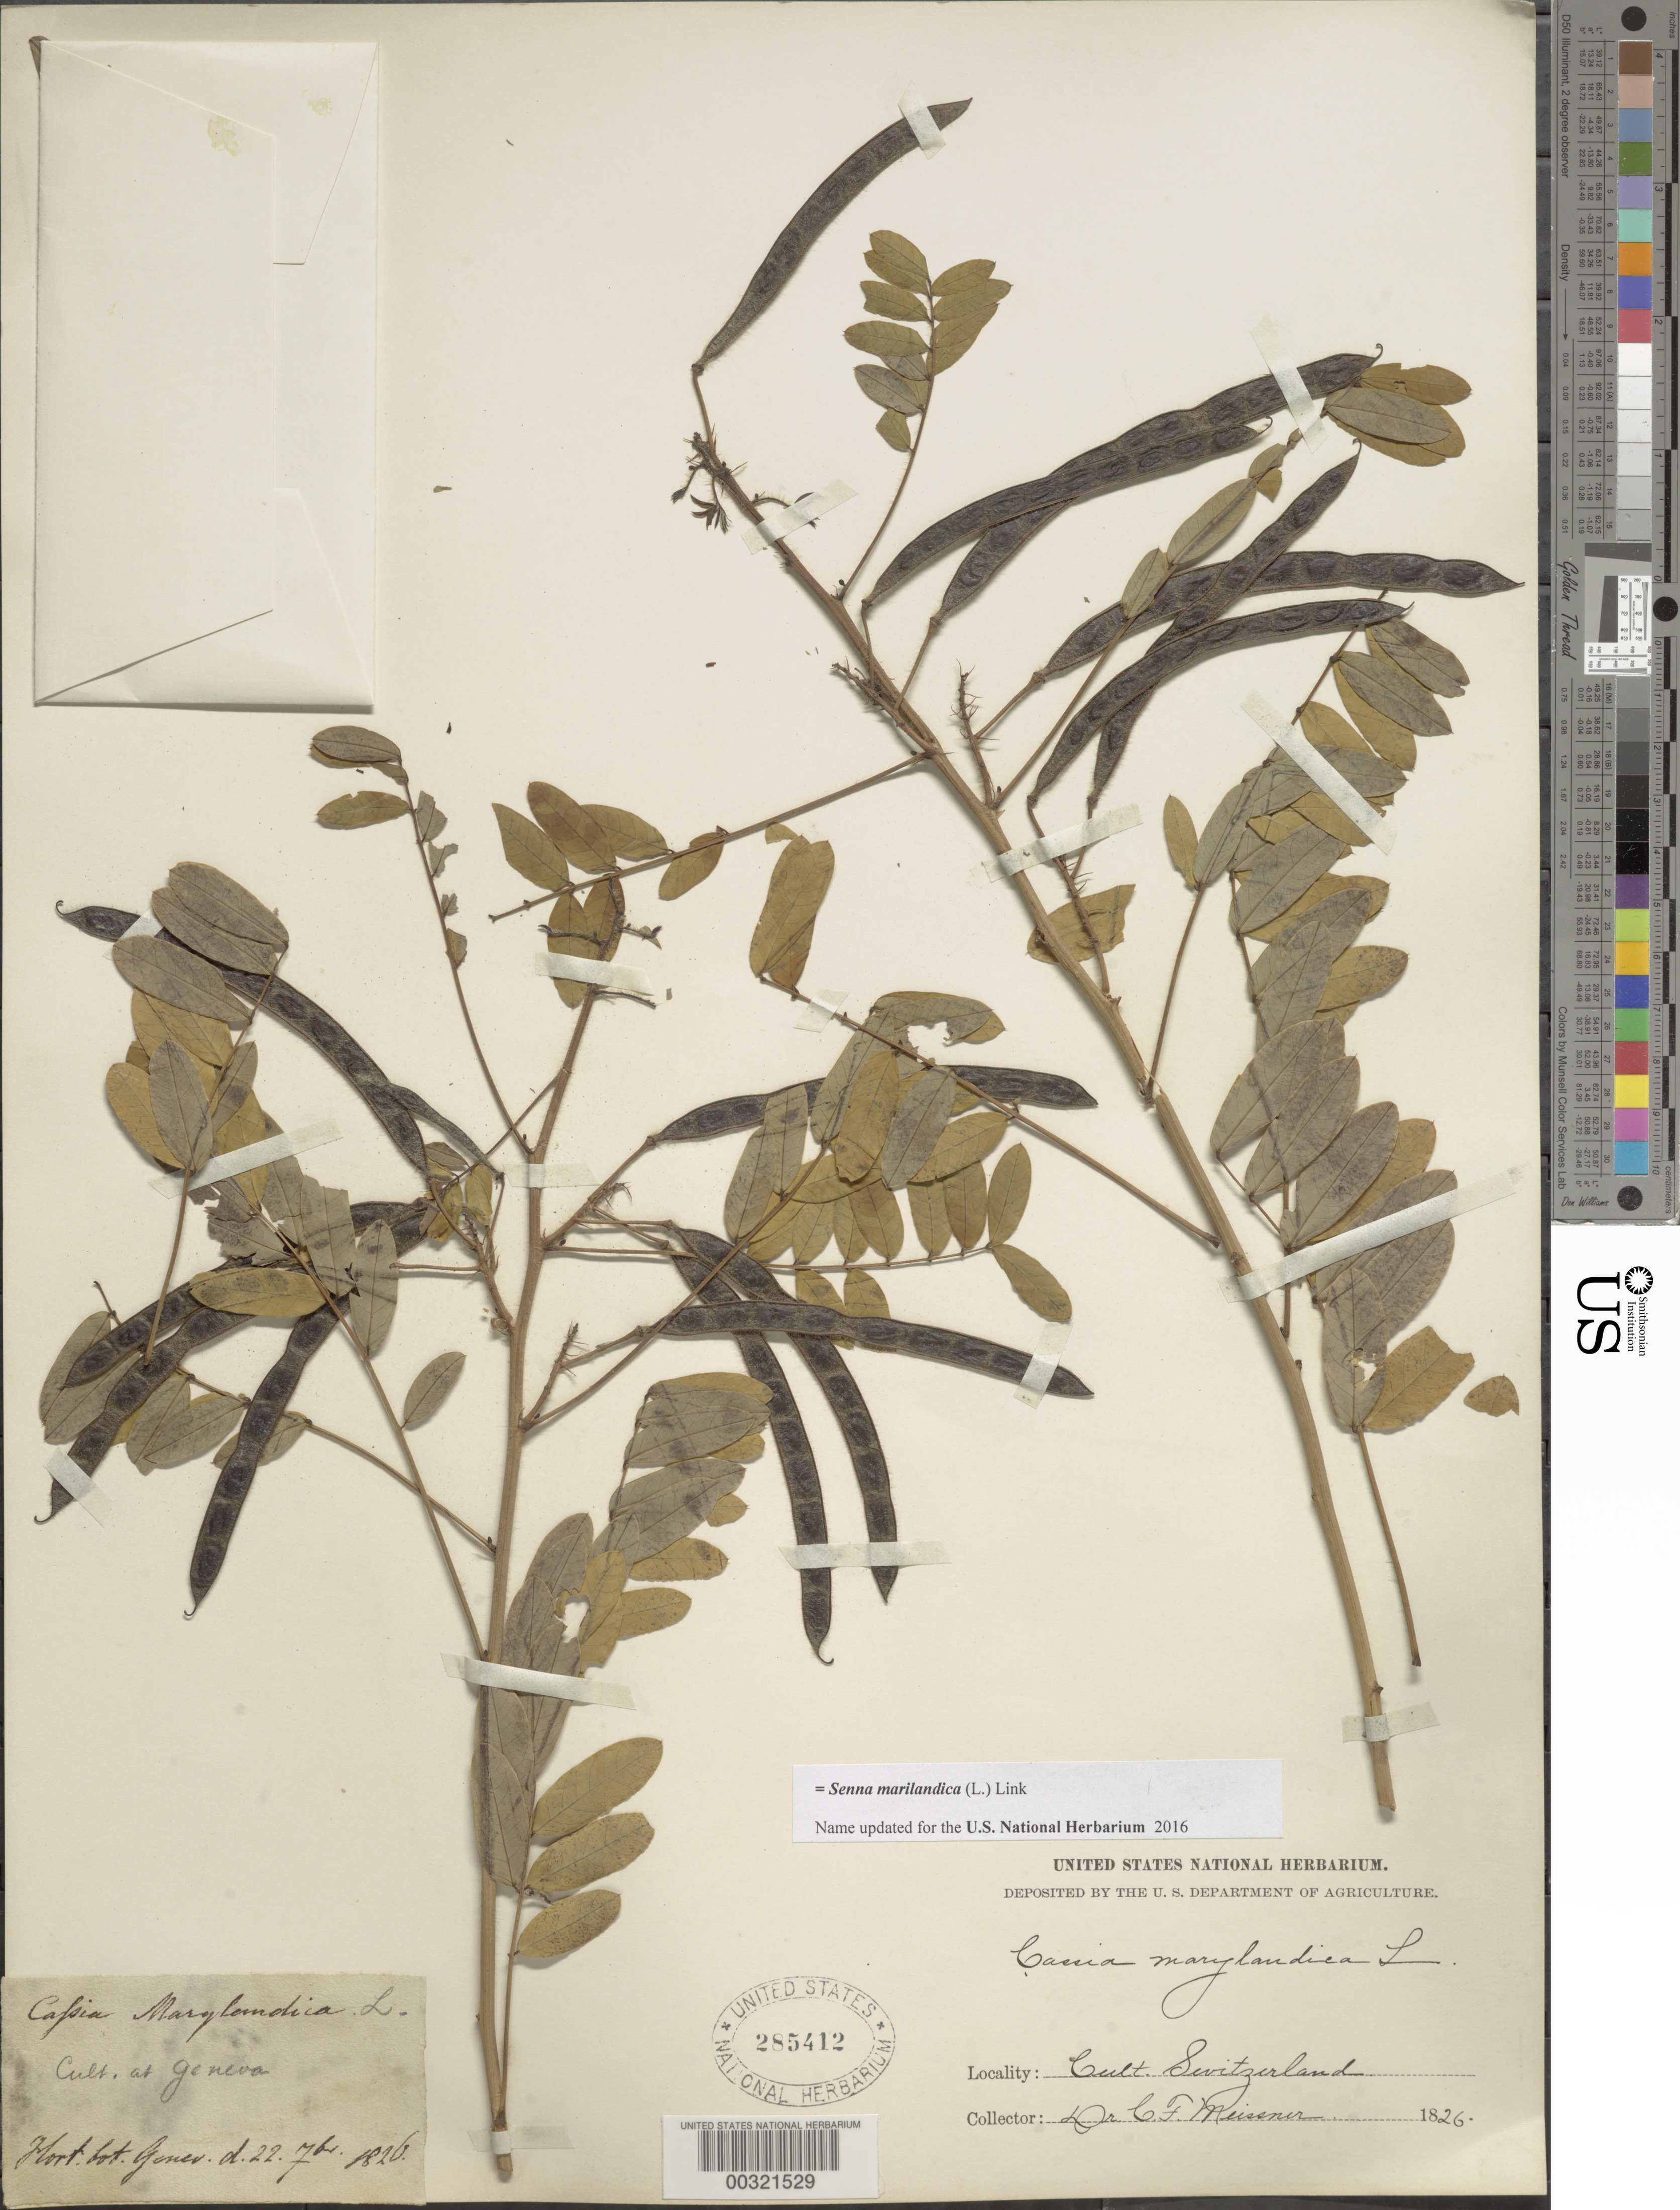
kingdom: Plantae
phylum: Tracheophyta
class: Magnoliopsida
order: Fabales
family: Fabaceae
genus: Senna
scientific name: Senna marilandica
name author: (L.) Link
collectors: C. F. D. Meisner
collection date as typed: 22 Jul 1826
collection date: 1826-07-22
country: Switzerland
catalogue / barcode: US 285412